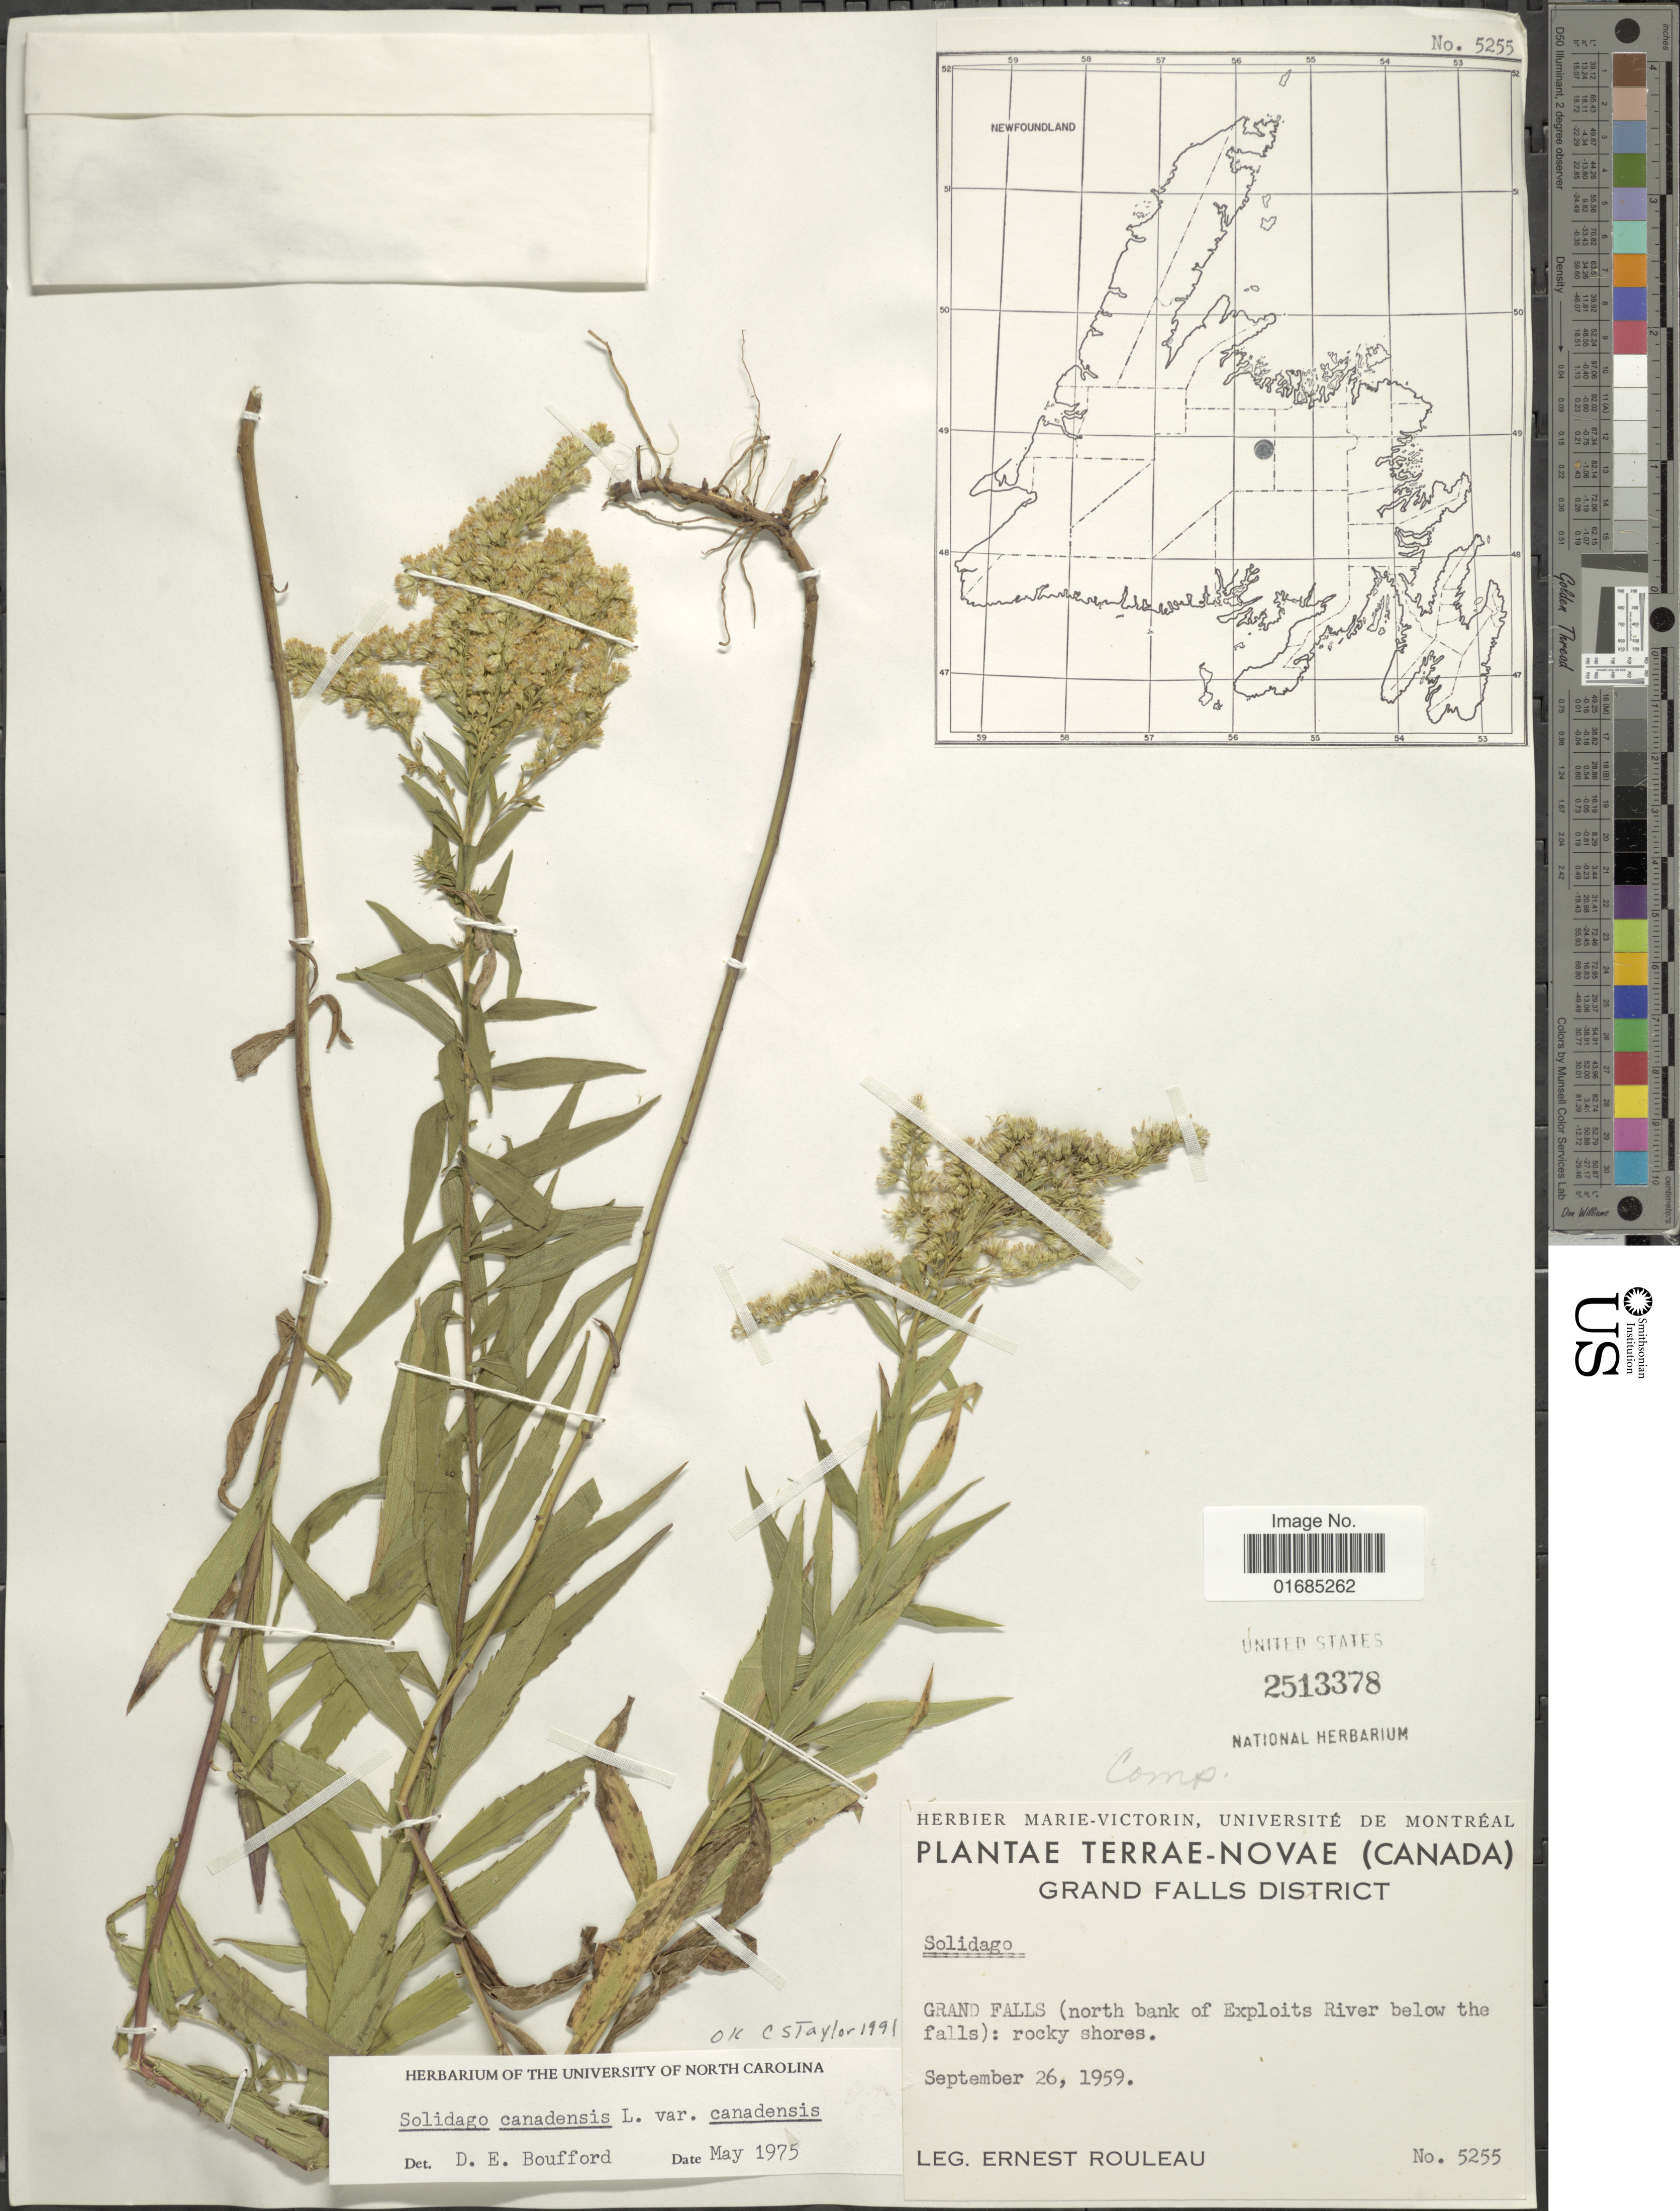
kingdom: Plantae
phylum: Tracheophyta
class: Magnoliopsida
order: Asterales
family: Asteraceae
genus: Solidago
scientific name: Solidago canadensis var. canadensis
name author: L.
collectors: J. Rouleau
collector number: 5255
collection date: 1959-09-26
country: Canada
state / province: Newfoundland and Labrador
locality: Terra-Novae, Grand Falls District, Grand Falls (north bank of exploits River below the falls): rocky shores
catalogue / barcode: US 2513378